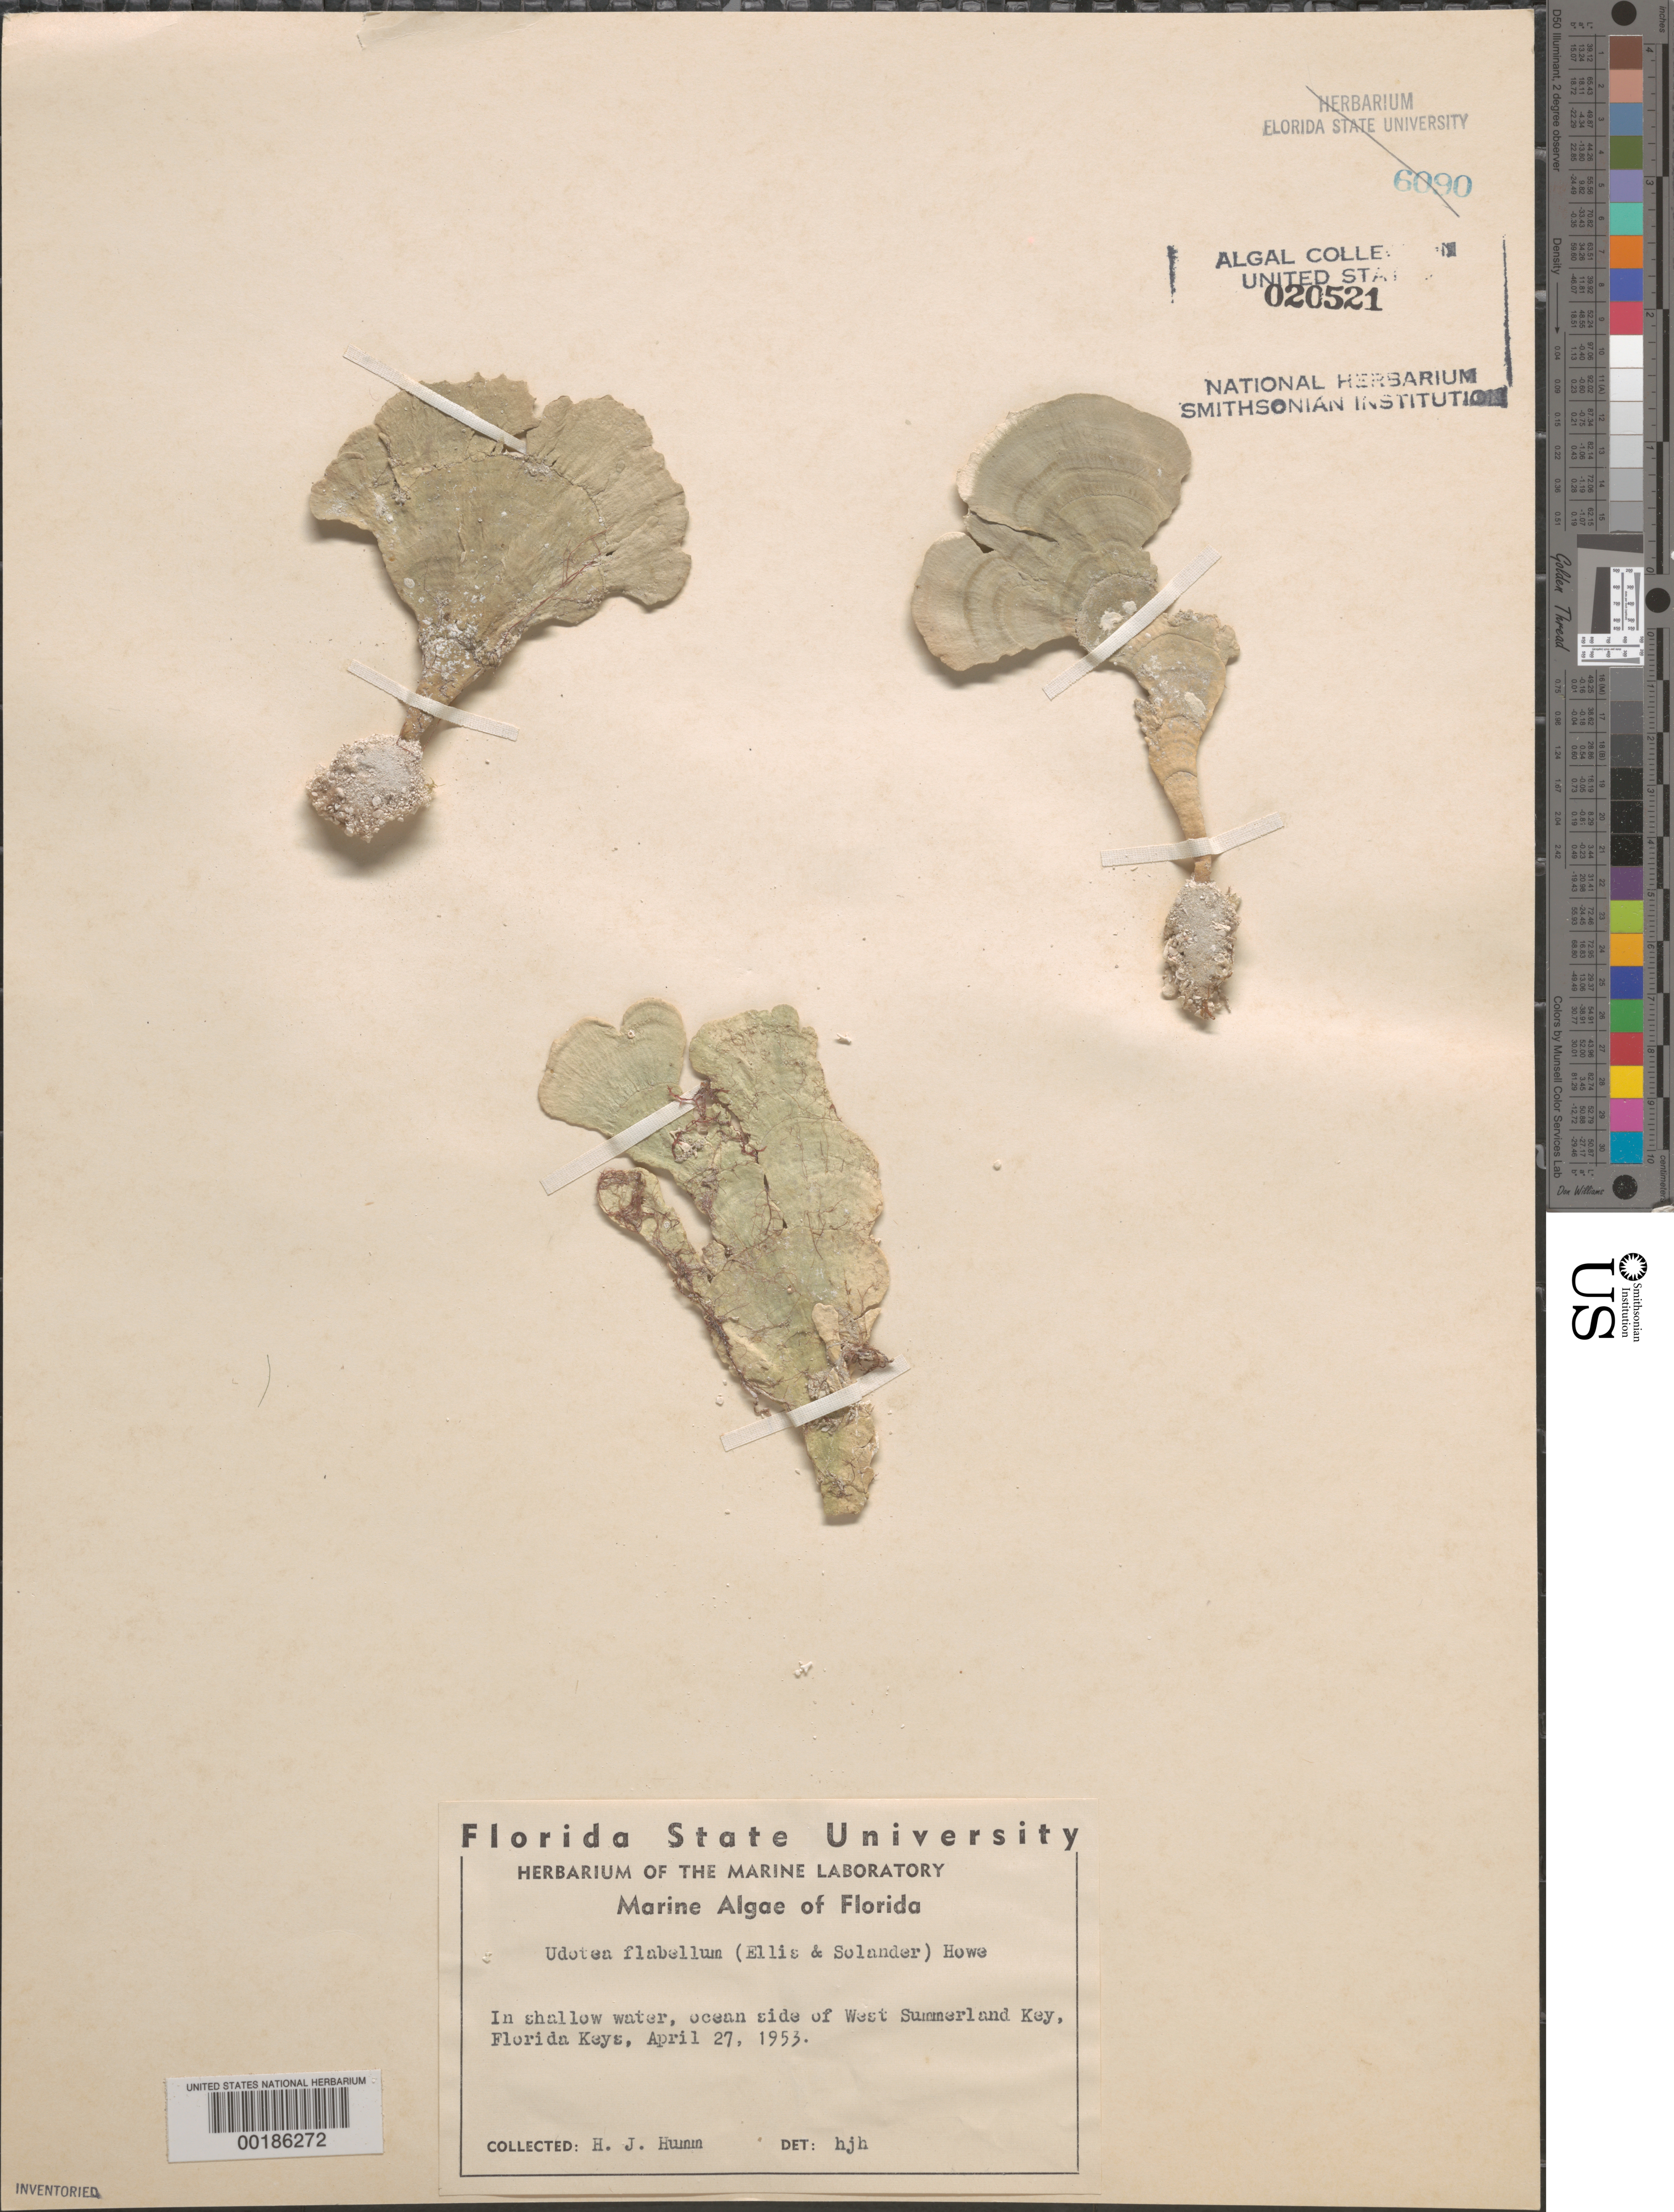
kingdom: Plantae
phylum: Chlorophyta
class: Ulvophyceae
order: Bryopsidales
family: Udoteaceae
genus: Udotea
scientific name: Udotea flabellum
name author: (J. Ellis & Sol.) M. Howe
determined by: Humm, Harold J.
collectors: H. J. Humm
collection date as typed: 27 Apr 1953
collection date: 1953-04-27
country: United States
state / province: Florida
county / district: Monroe County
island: West Summerland Key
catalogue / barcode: US 20521